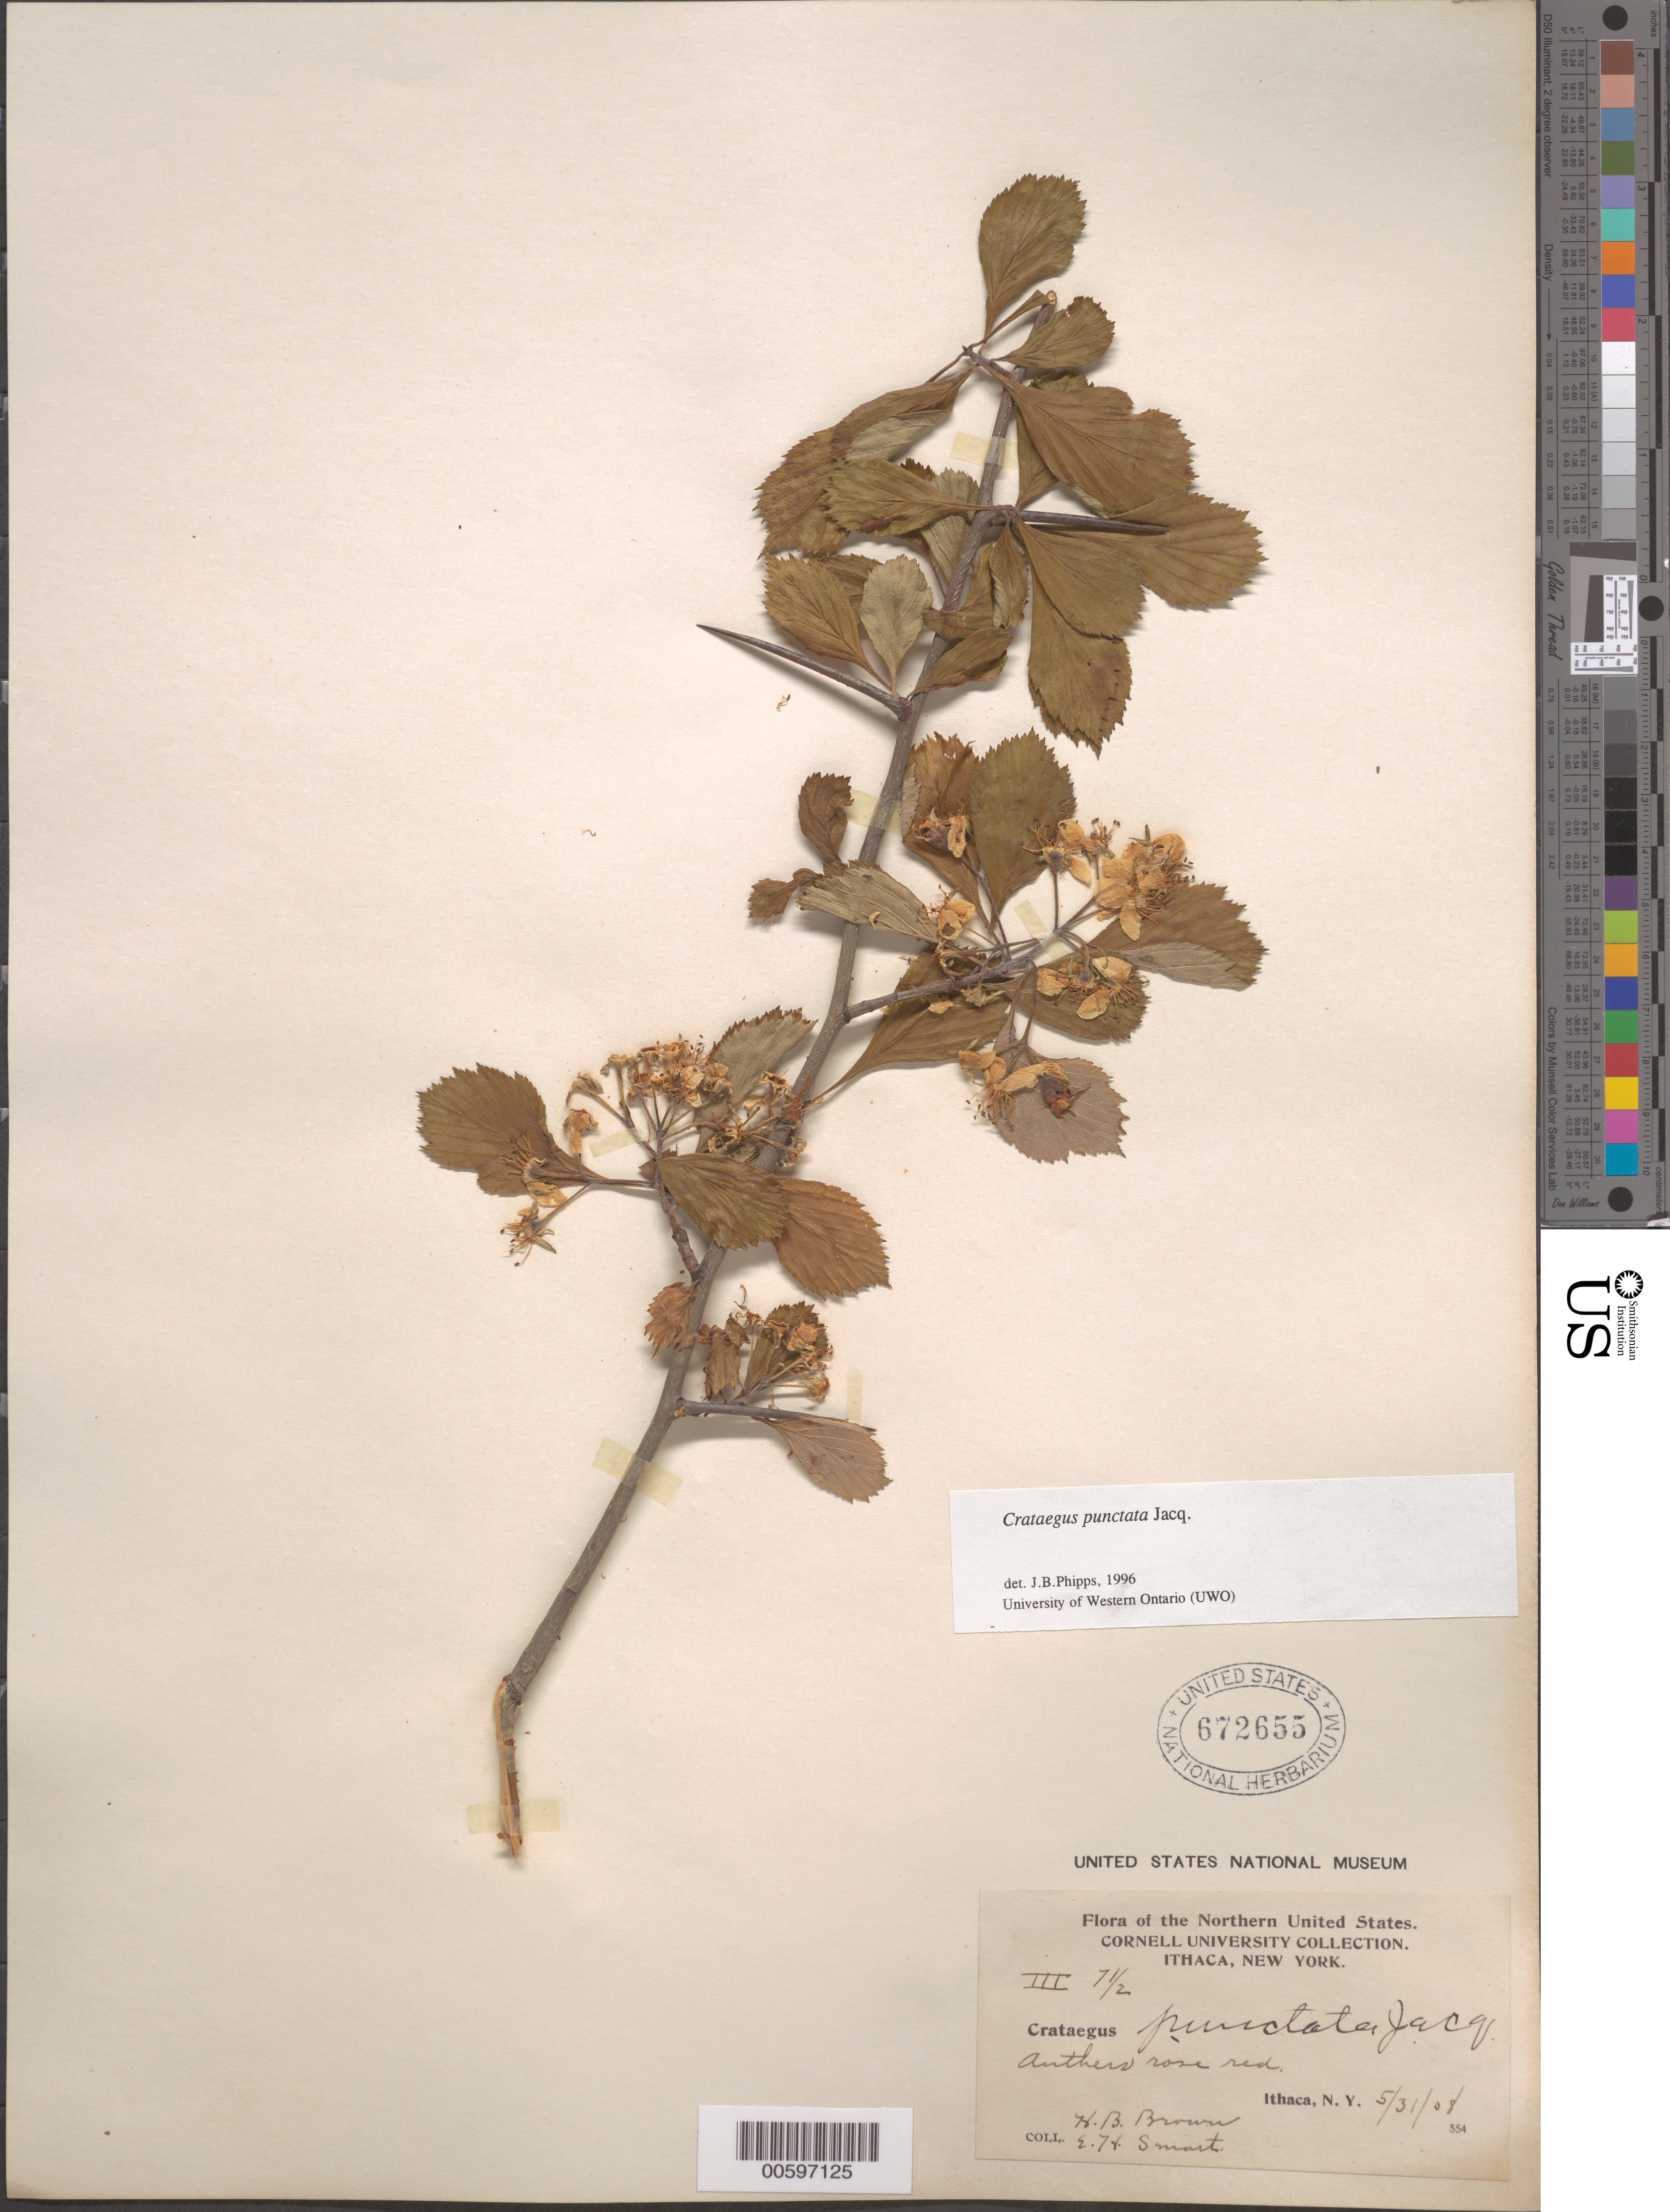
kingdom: Plantae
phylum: Tracheophyta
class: Magnoliopsida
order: Rosales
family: Rosaceae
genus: Crataegus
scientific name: Crataegus punctata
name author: Jacq.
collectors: H. B. Brown & E. Smart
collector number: III 7 1/2 ?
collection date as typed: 31 May 1908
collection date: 1908-05-31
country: United States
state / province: New York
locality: Ithaca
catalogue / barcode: US 672655